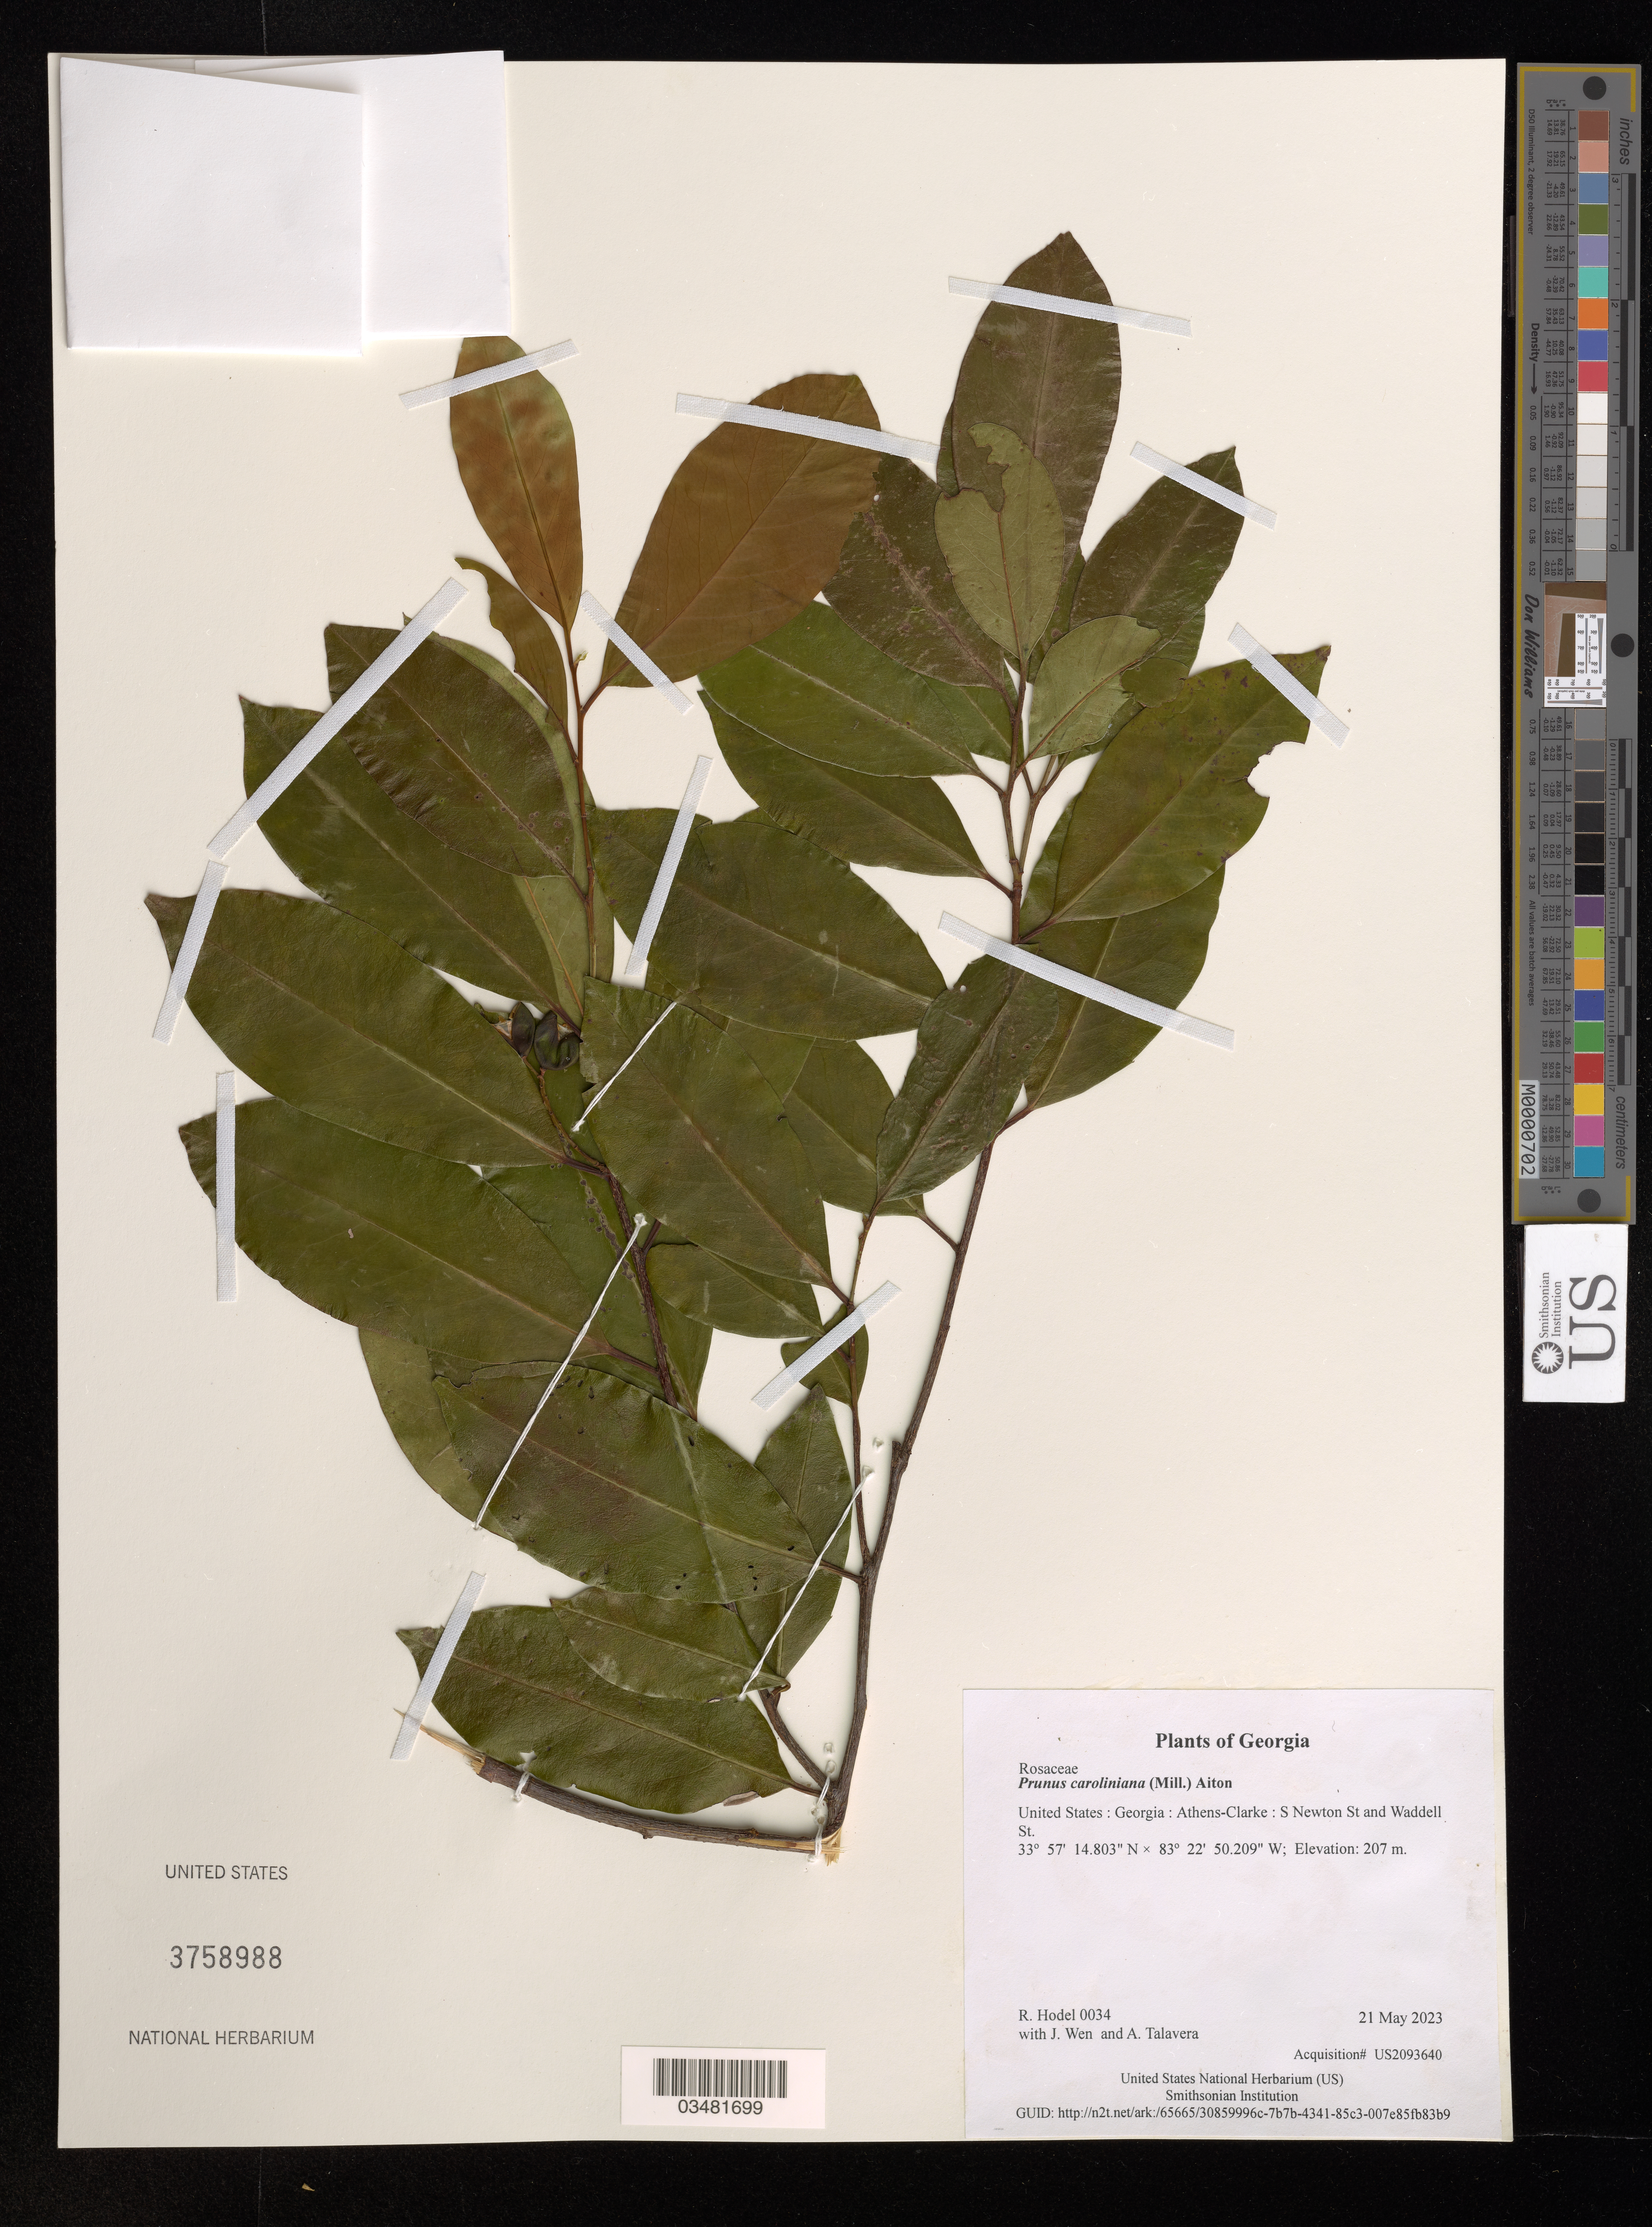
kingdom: Plantae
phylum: Tracheophyta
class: Magnoliopsida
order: Rosales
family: Rosaceae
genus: Prunus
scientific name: Prunus caroliniana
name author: (Mill.) Aiton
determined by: Hodel, Richard G. J.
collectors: R. Hodel, J. Wen & A. Talavera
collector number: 0034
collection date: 2023-05-21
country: United States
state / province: Georgia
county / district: Athens-Clarke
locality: S Newton St and Waddell St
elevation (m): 207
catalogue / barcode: US 3758988